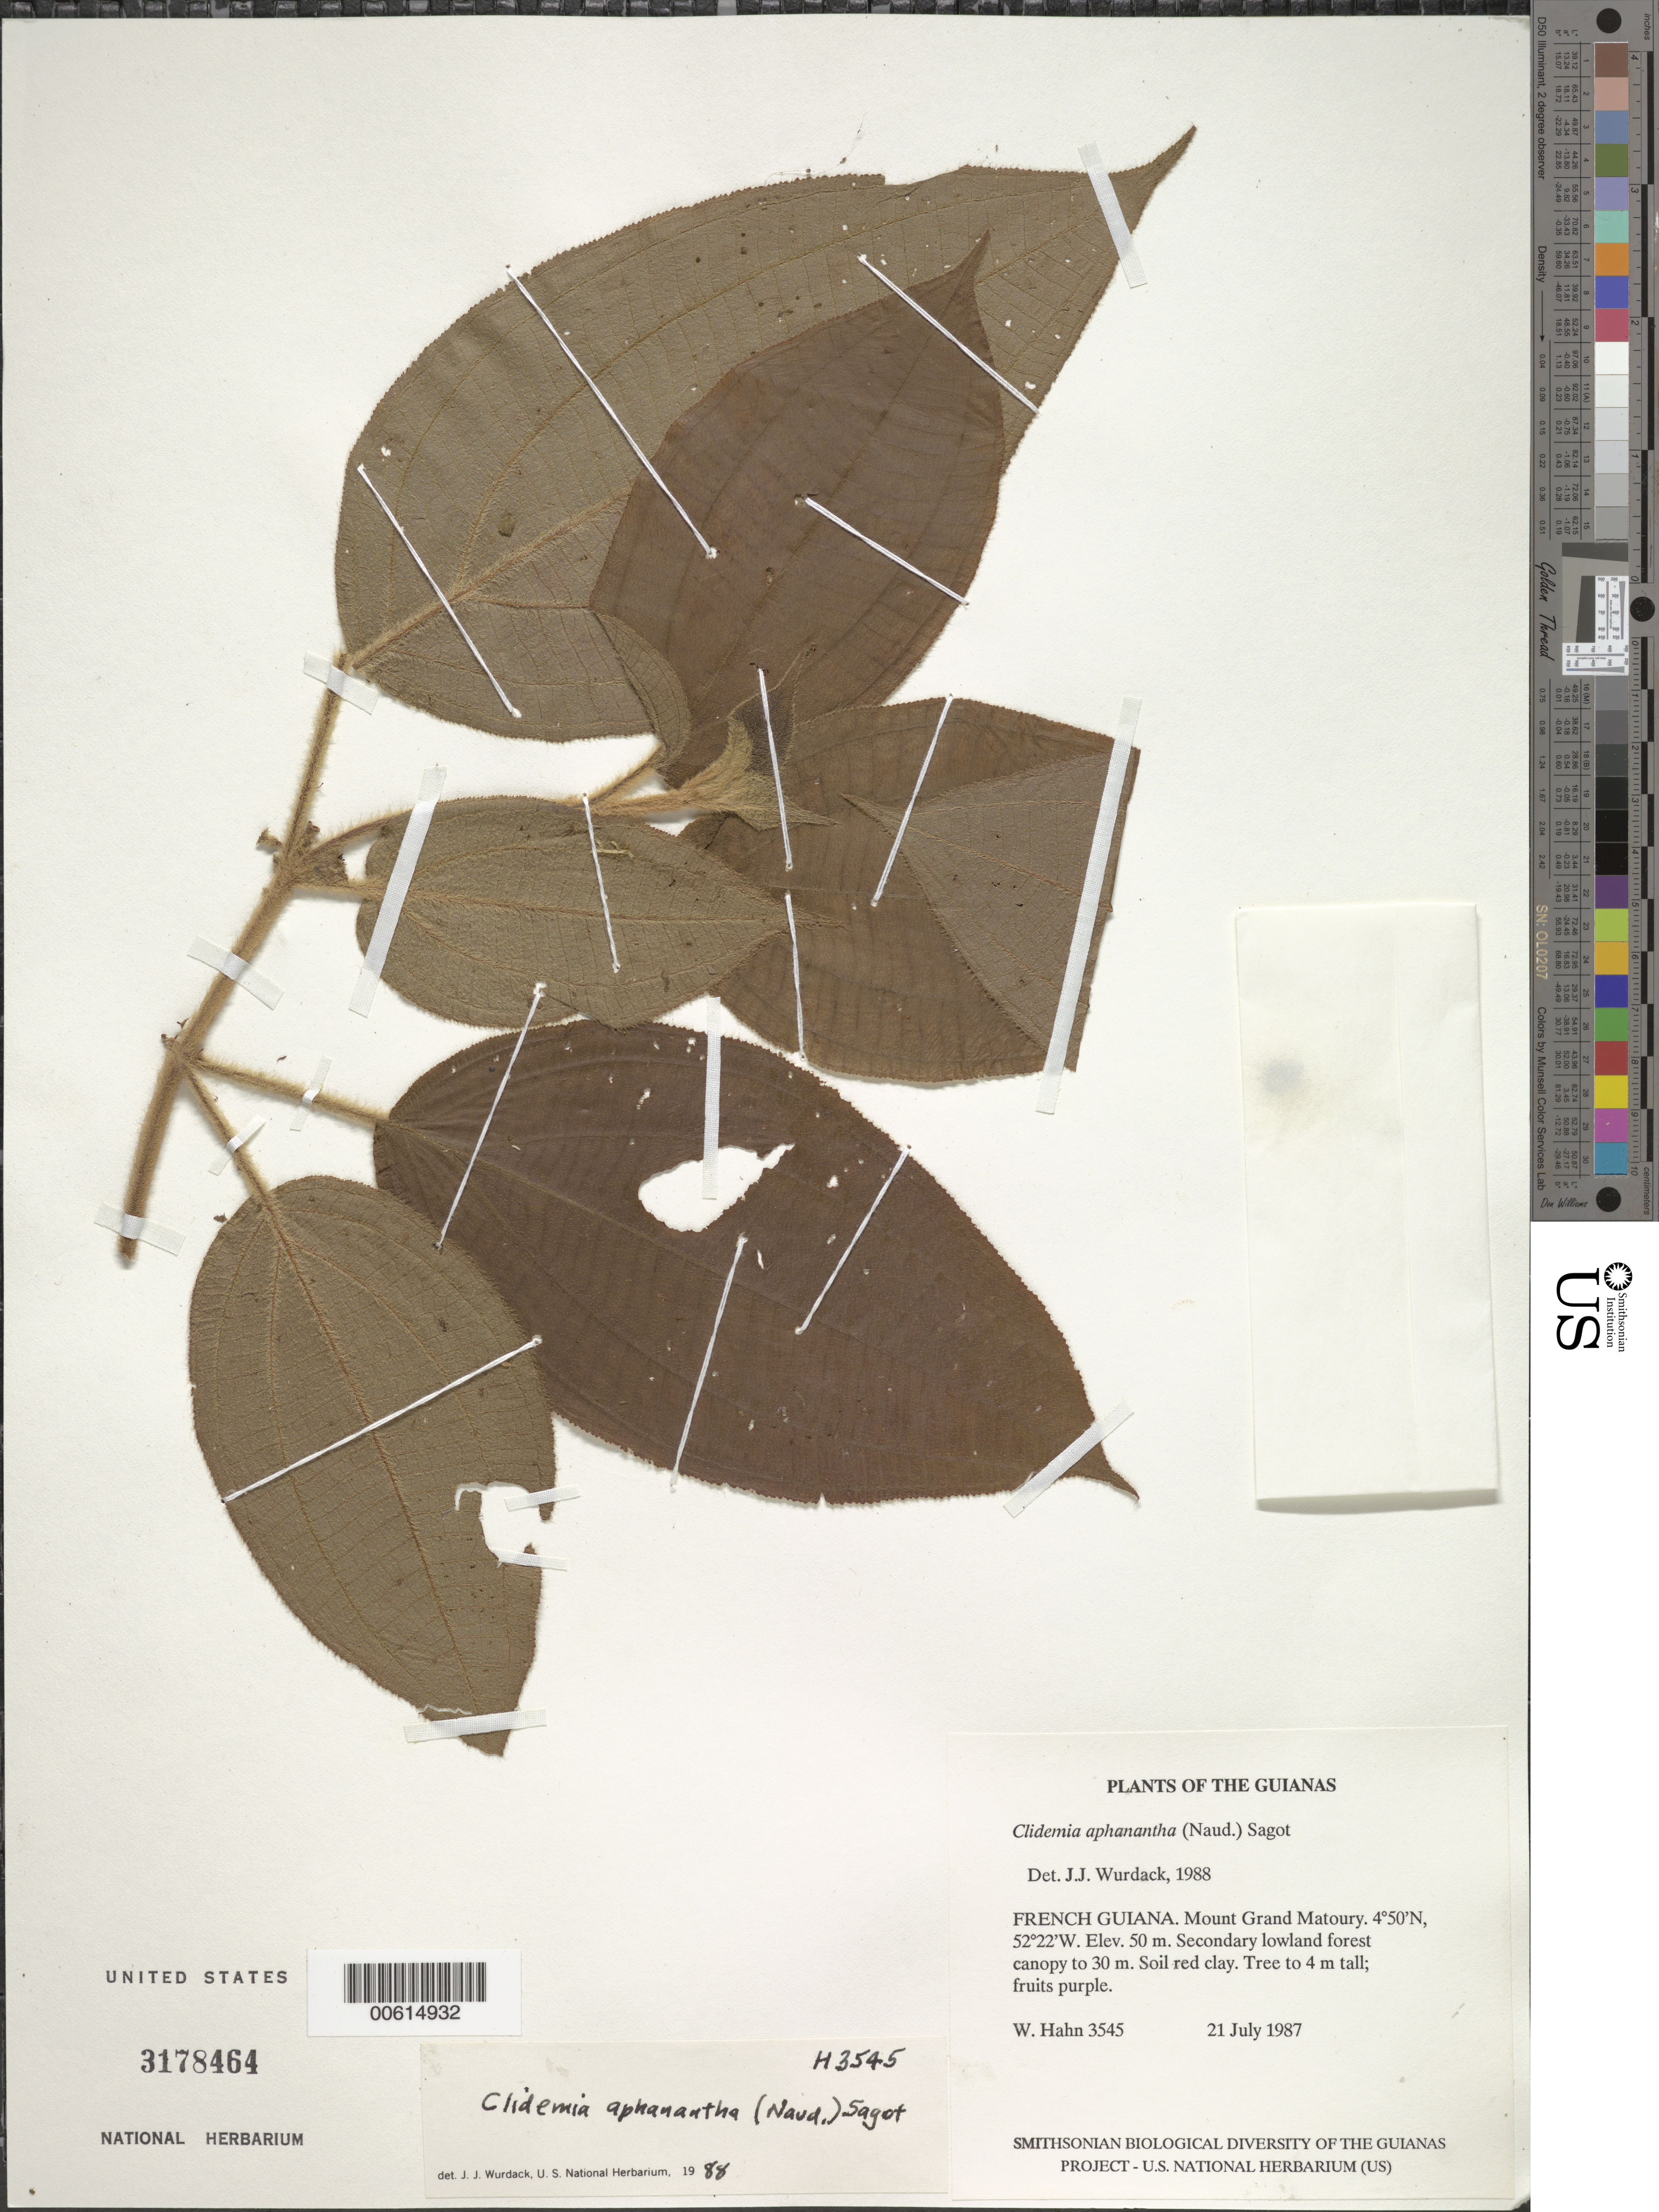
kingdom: Plantae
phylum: Tracheophyta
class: Magnoliopsida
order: Myrtales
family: Melastomataceae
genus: Clidemia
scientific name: Clidemia aphanantha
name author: (Naudin) Sagot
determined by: Wurdack, John J., (US), US (UNITED STATES)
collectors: W. Hahn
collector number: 3545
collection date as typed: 21 July 1987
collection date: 1987-07-21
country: French Guiana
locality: Mount Grand Matoury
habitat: Secondary lowland forest canopy to 30 m. Soil red clay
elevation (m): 50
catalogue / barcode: US 3178464